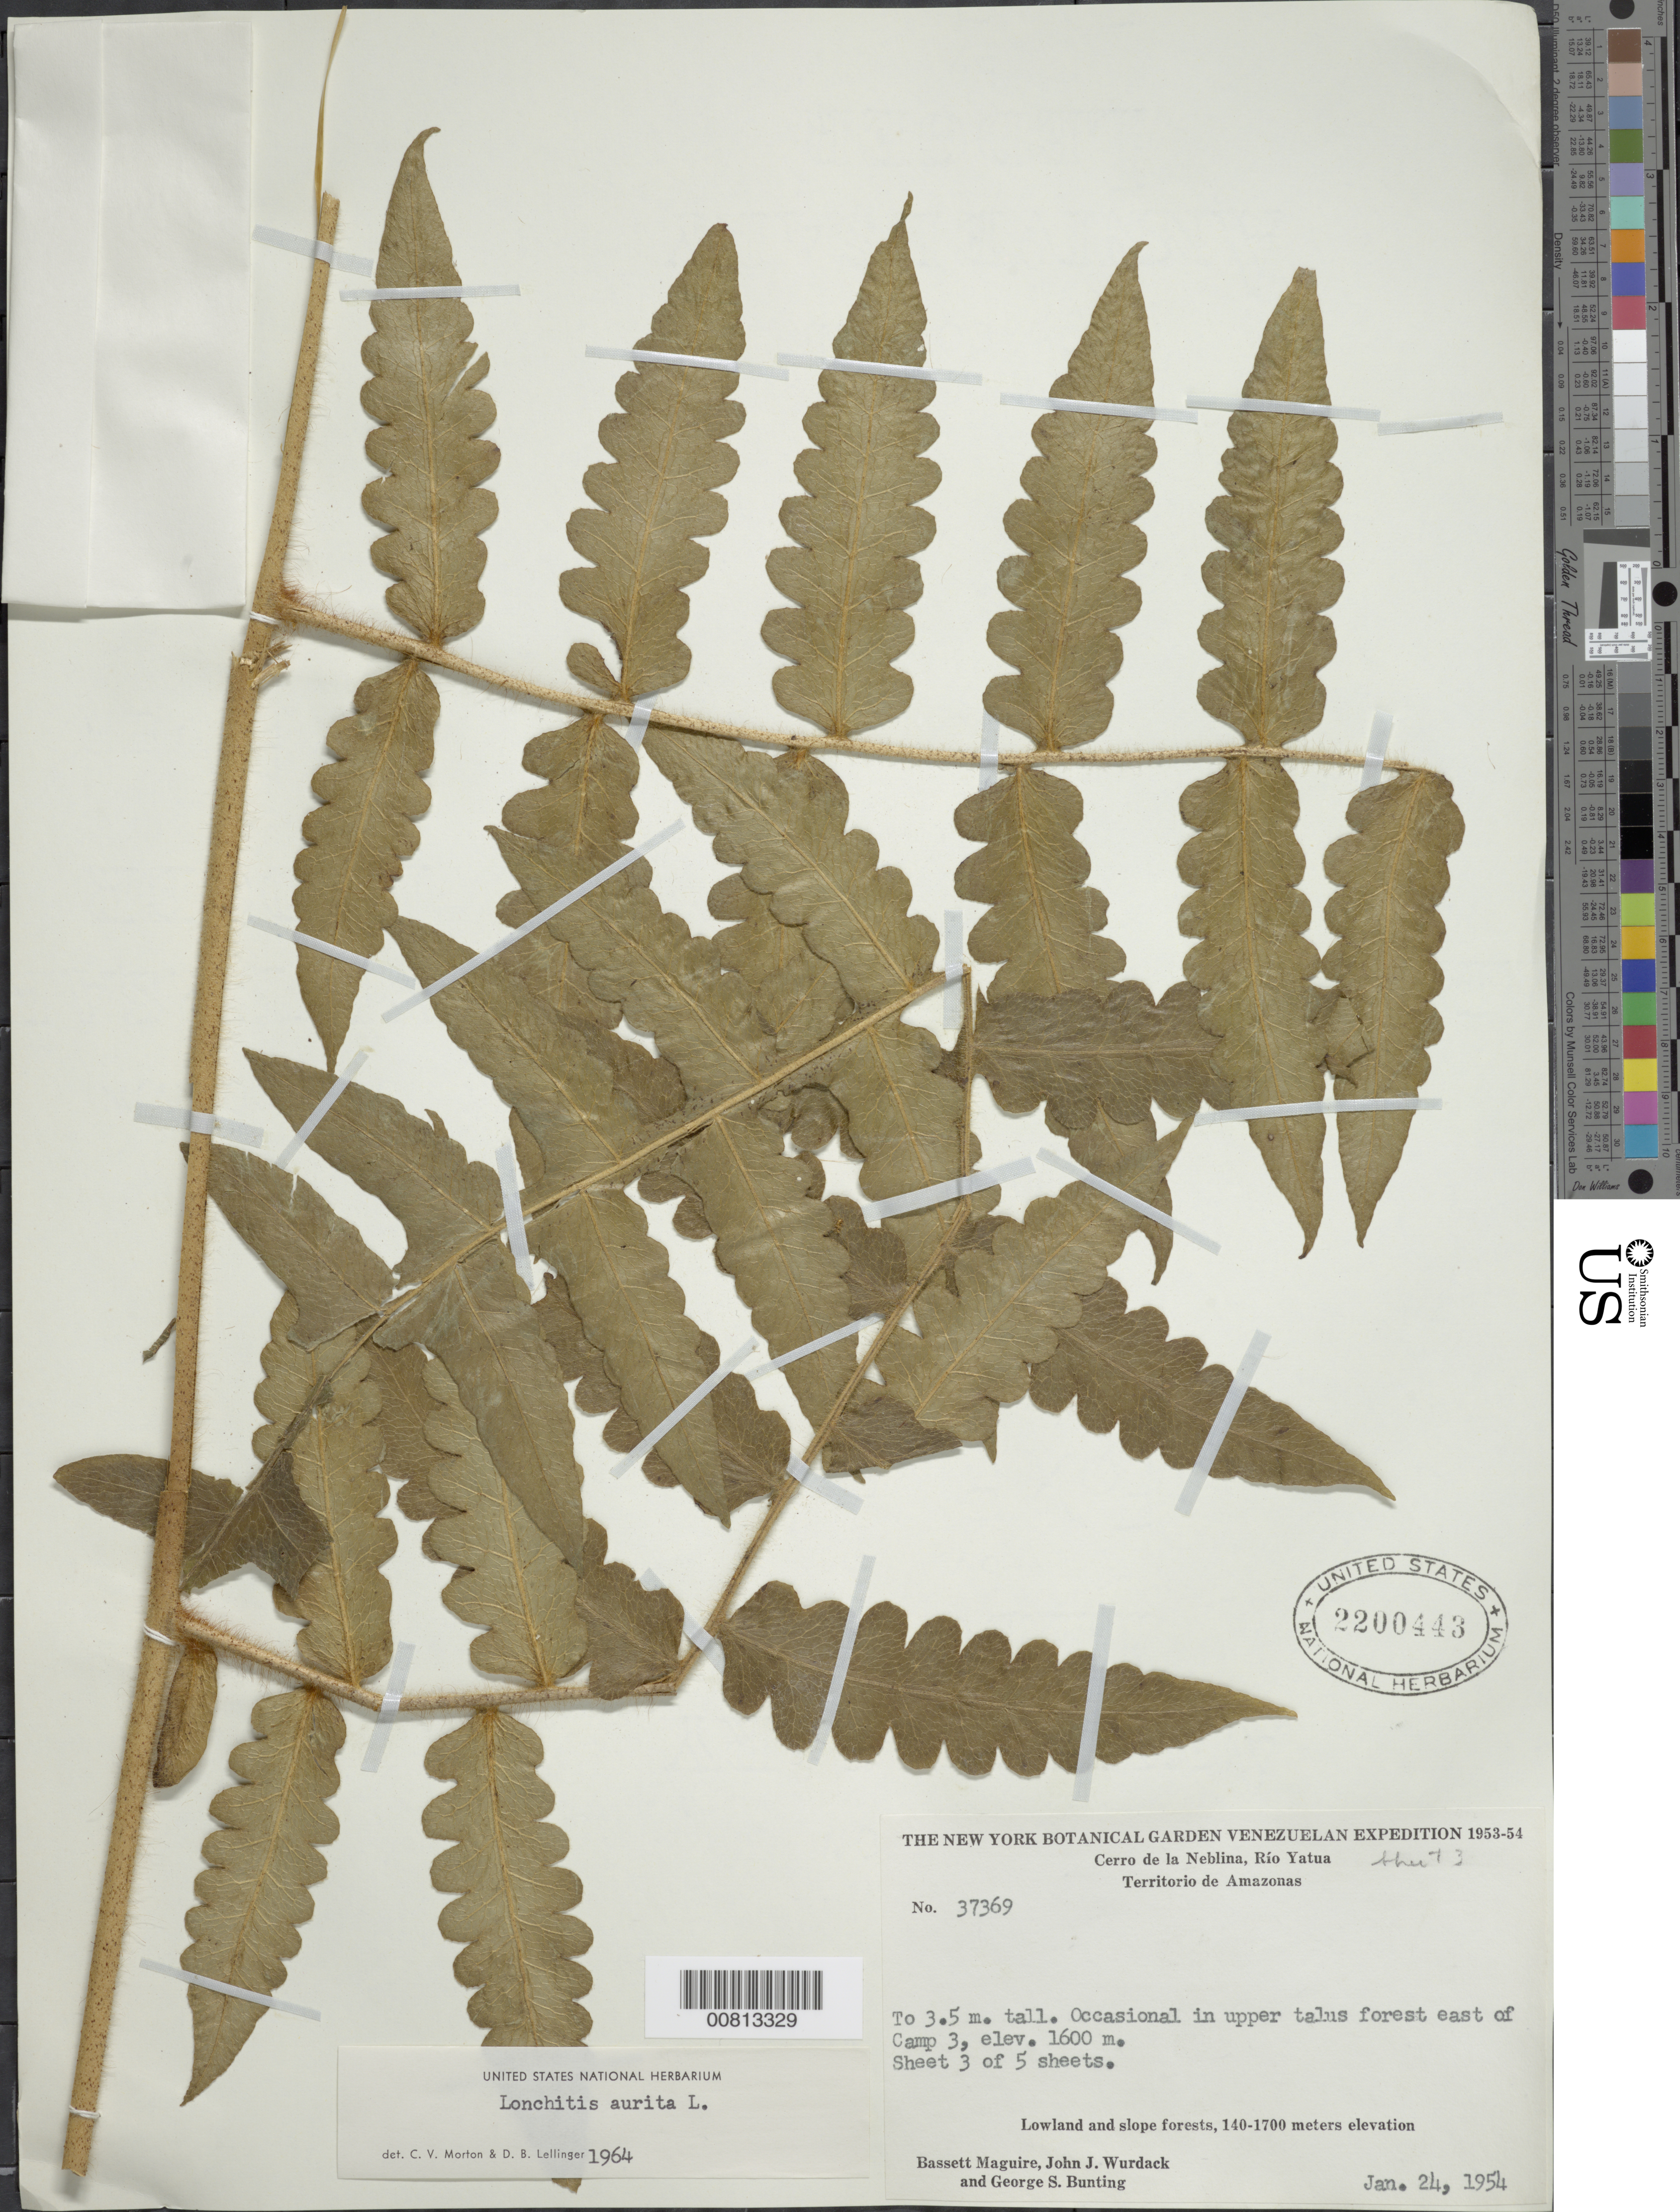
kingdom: Plantae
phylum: Tracheophyta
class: Polypodiopsida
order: Polypodiales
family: Dennstaedtiaceae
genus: Blotiella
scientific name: Blotiella lindeniana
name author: (Hook.) R.M. Tryon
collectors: B. Maguire, J. J. Wurdack & G. S. Bunting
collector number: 37369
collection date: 1954-01-24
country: Venezuela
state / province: Amazonas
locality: Cerro de la Neblina, Río Yatua, Occasional in upper talus forest east of Camp 3, Lowland and slopes forest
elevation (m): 140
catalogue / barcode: US 2200443